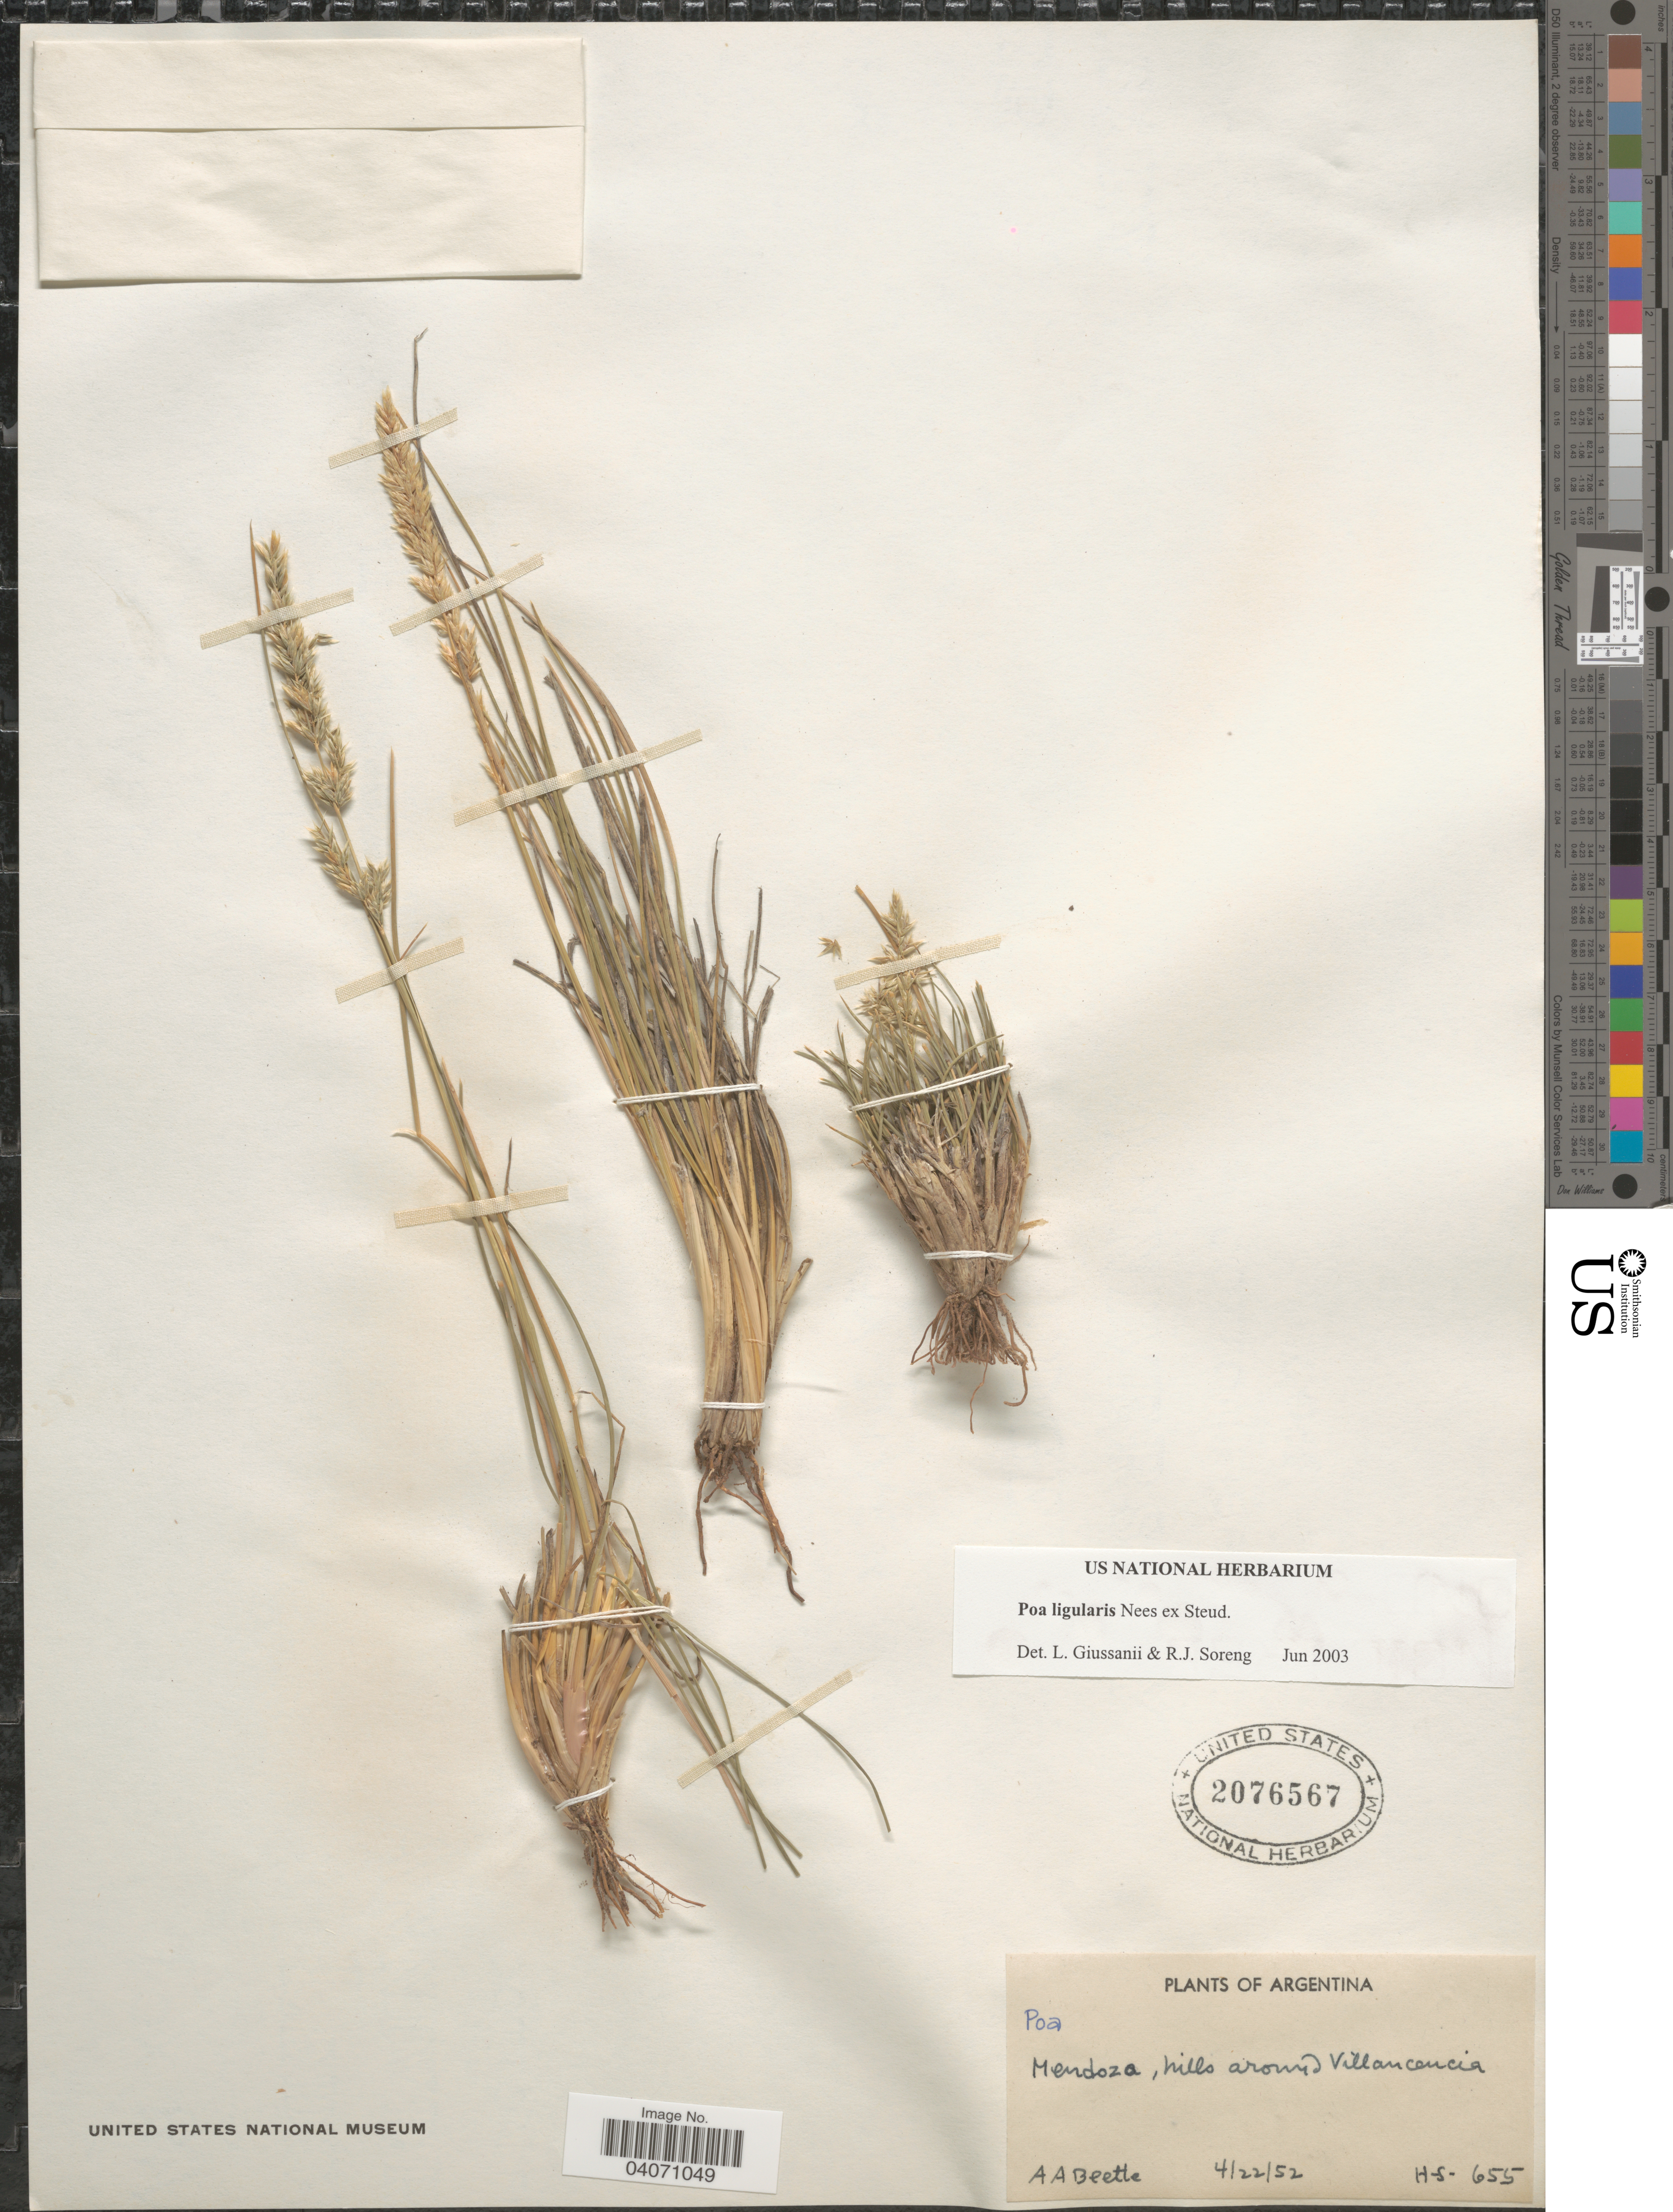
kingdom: Plantae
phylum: Tracheophyta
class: Liliopsida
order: Poales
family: Poaceae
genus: Poa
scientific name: Poa ligularis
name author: Nees ex Steud.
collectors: A. A. Beetle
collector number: H-S-655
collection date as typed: Transcribed d/m/y: 22/4/52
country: Argentina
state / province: Mendoza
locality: Hills around Villancencia.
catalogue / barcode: US 2076567